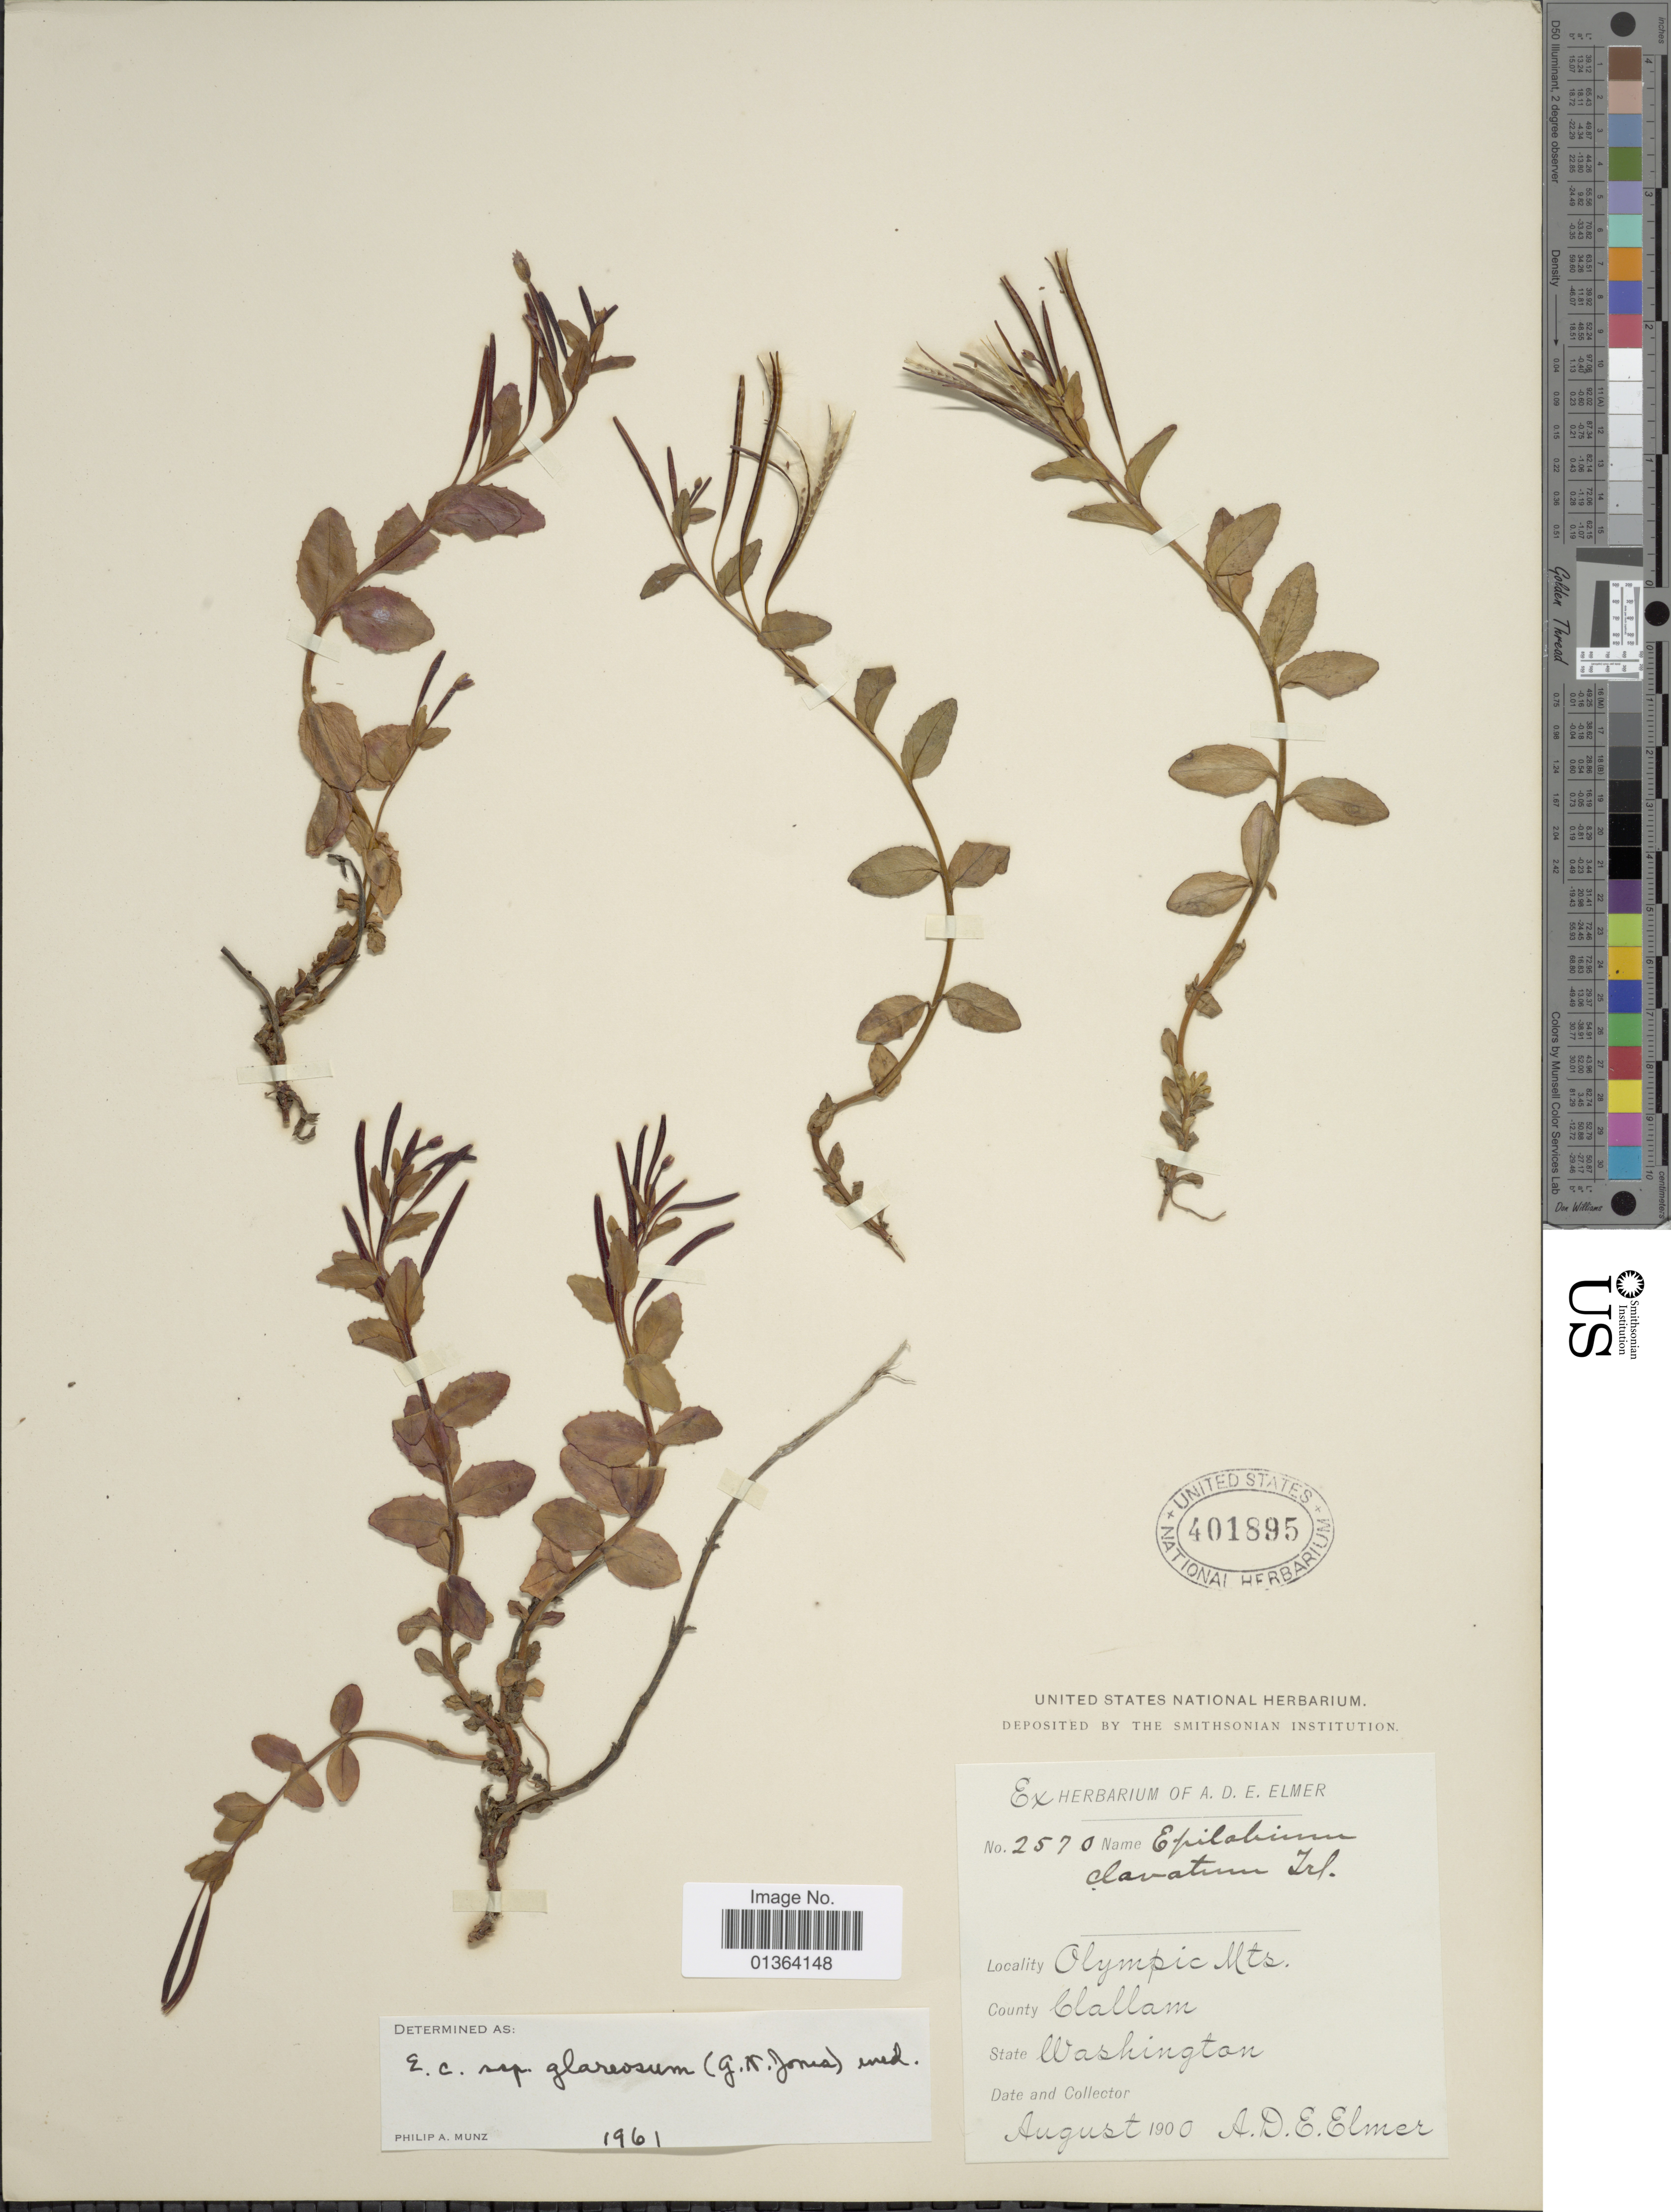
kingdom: Plantae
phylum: Tracheophyta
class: Magnoliopsida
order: Myrtales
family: Onagraceae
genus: Epilobium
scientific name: Epilobium clavatum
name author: Hausskn.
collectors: A. D. E. Elmer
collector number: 2570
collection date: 1900-08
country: United States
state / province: Washington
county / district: Clallam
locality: Olympic Mts. County Clallam.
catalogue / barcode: US 401895